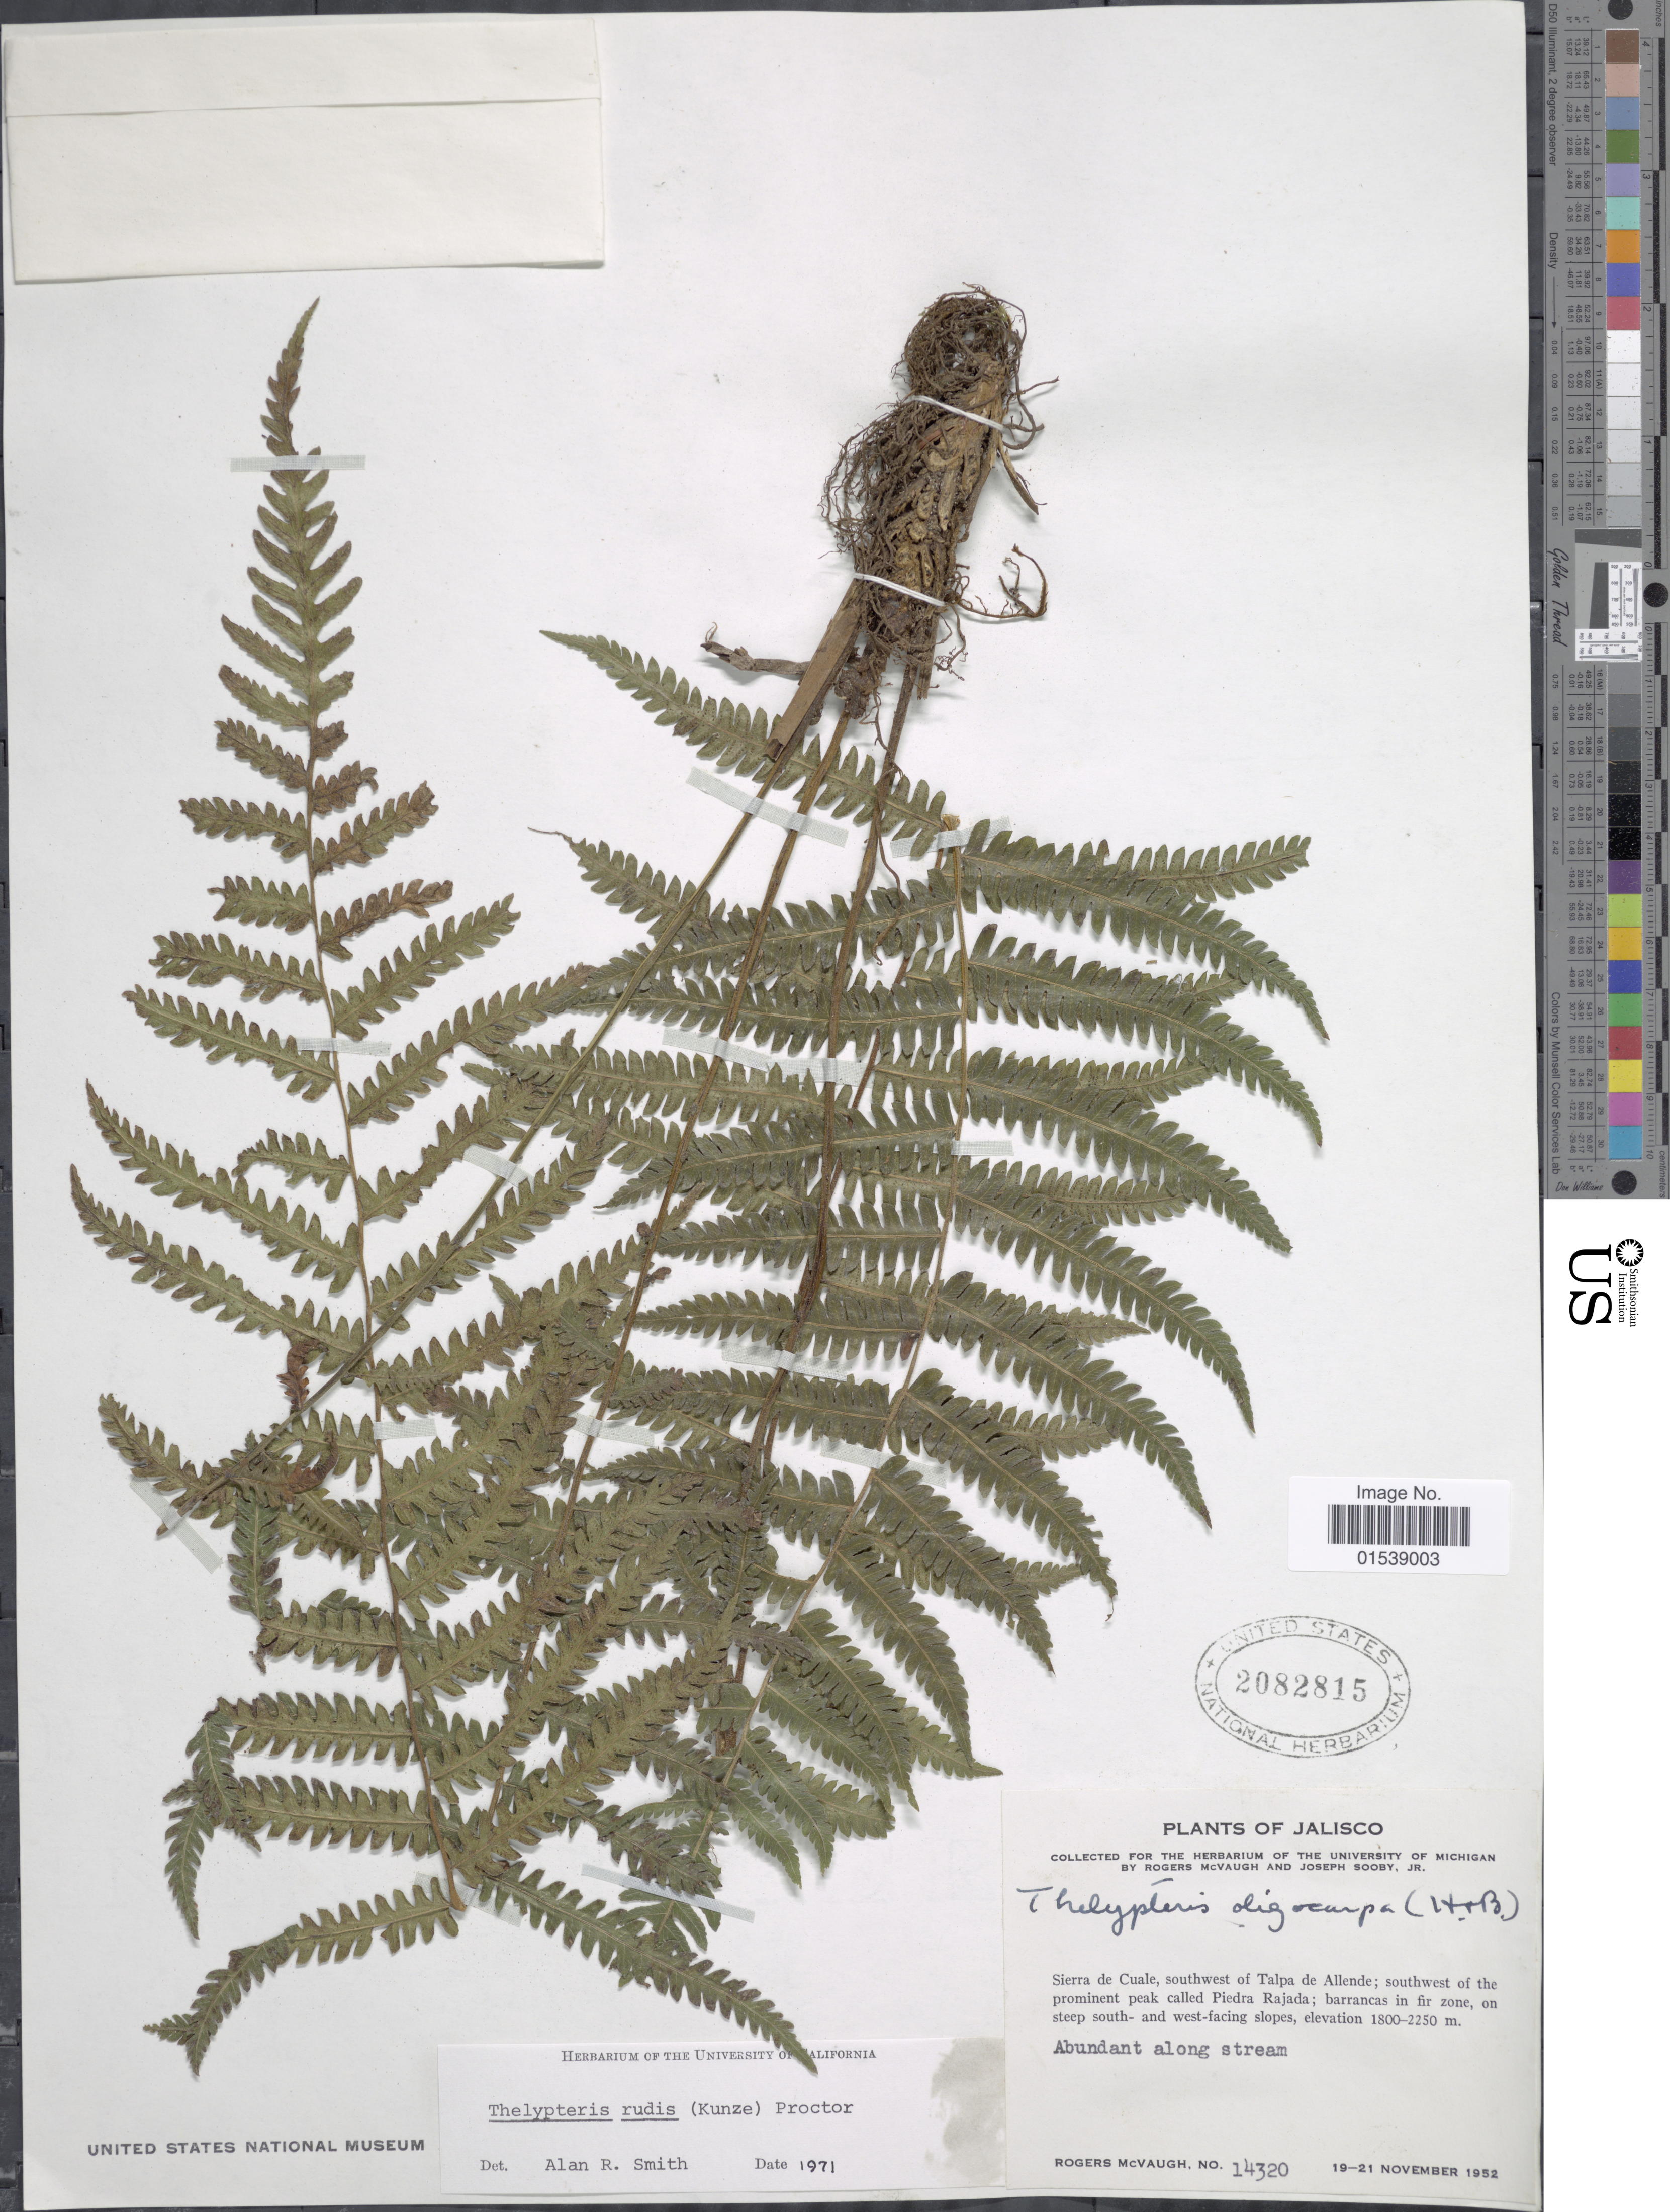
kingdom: Plantae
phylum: Tracheophyta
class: Polypodiopsida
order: Polypodiales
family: Thelypteridaceae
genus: Amauropelta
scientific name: Amauropelta rudis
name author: (Kunze) Pic. Serm.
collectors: R. McVaugh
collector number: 14320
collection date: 1952-11-19/1952-11-21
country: Mexico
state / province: Jalisco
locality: Sierra de Cuale, southwest of Talpa de Allende; southwest of the prominent peak called Piedra Rajada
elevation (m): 1800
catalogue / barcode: US 2082815